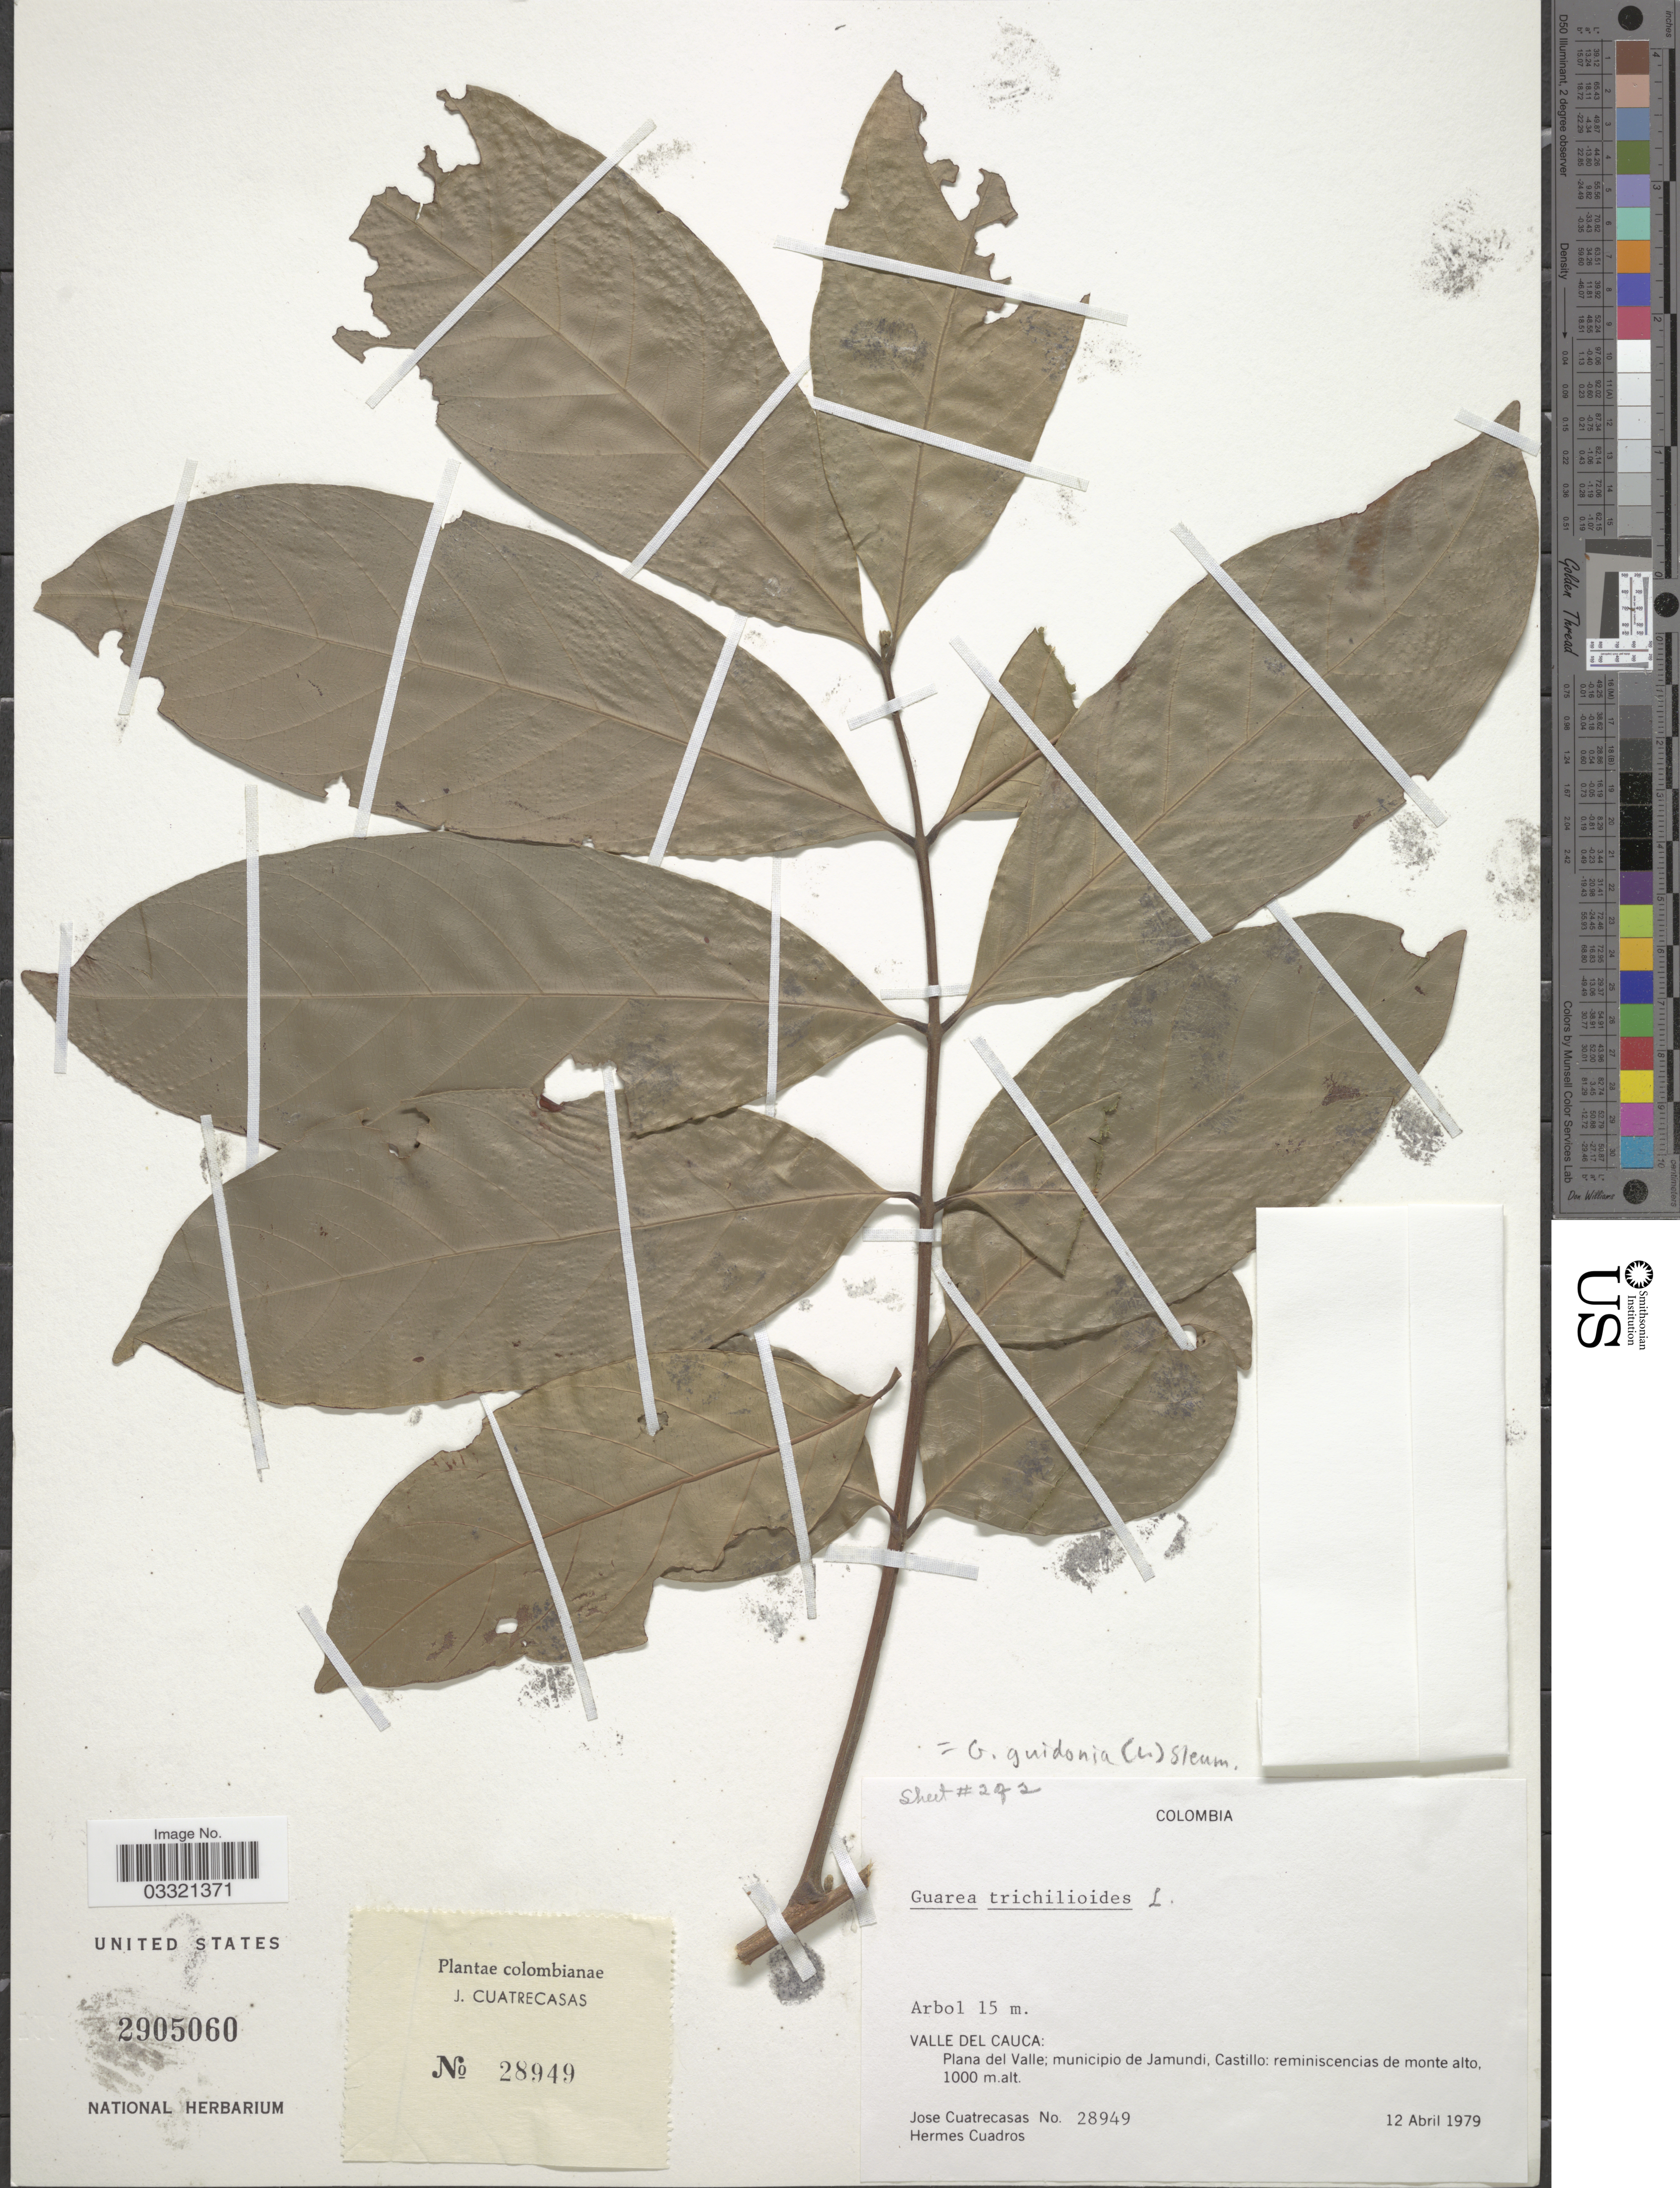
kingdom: Plantae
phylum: Tracheophyta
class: Magnoliopsida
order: Sapindales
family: Meliaceae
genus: Guarea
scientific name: Guarea guidonia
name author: (L.) Sleumer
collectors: J. Cuatrecasas & H. Cuadros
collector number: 28949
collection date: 1979-04-12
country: Colombia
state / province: Valle del Cauca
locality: Plana del Valle; municipio de Jamundi, Castillo: reminiscencias de monte alto.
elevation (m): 1000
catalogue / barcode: US 2905060